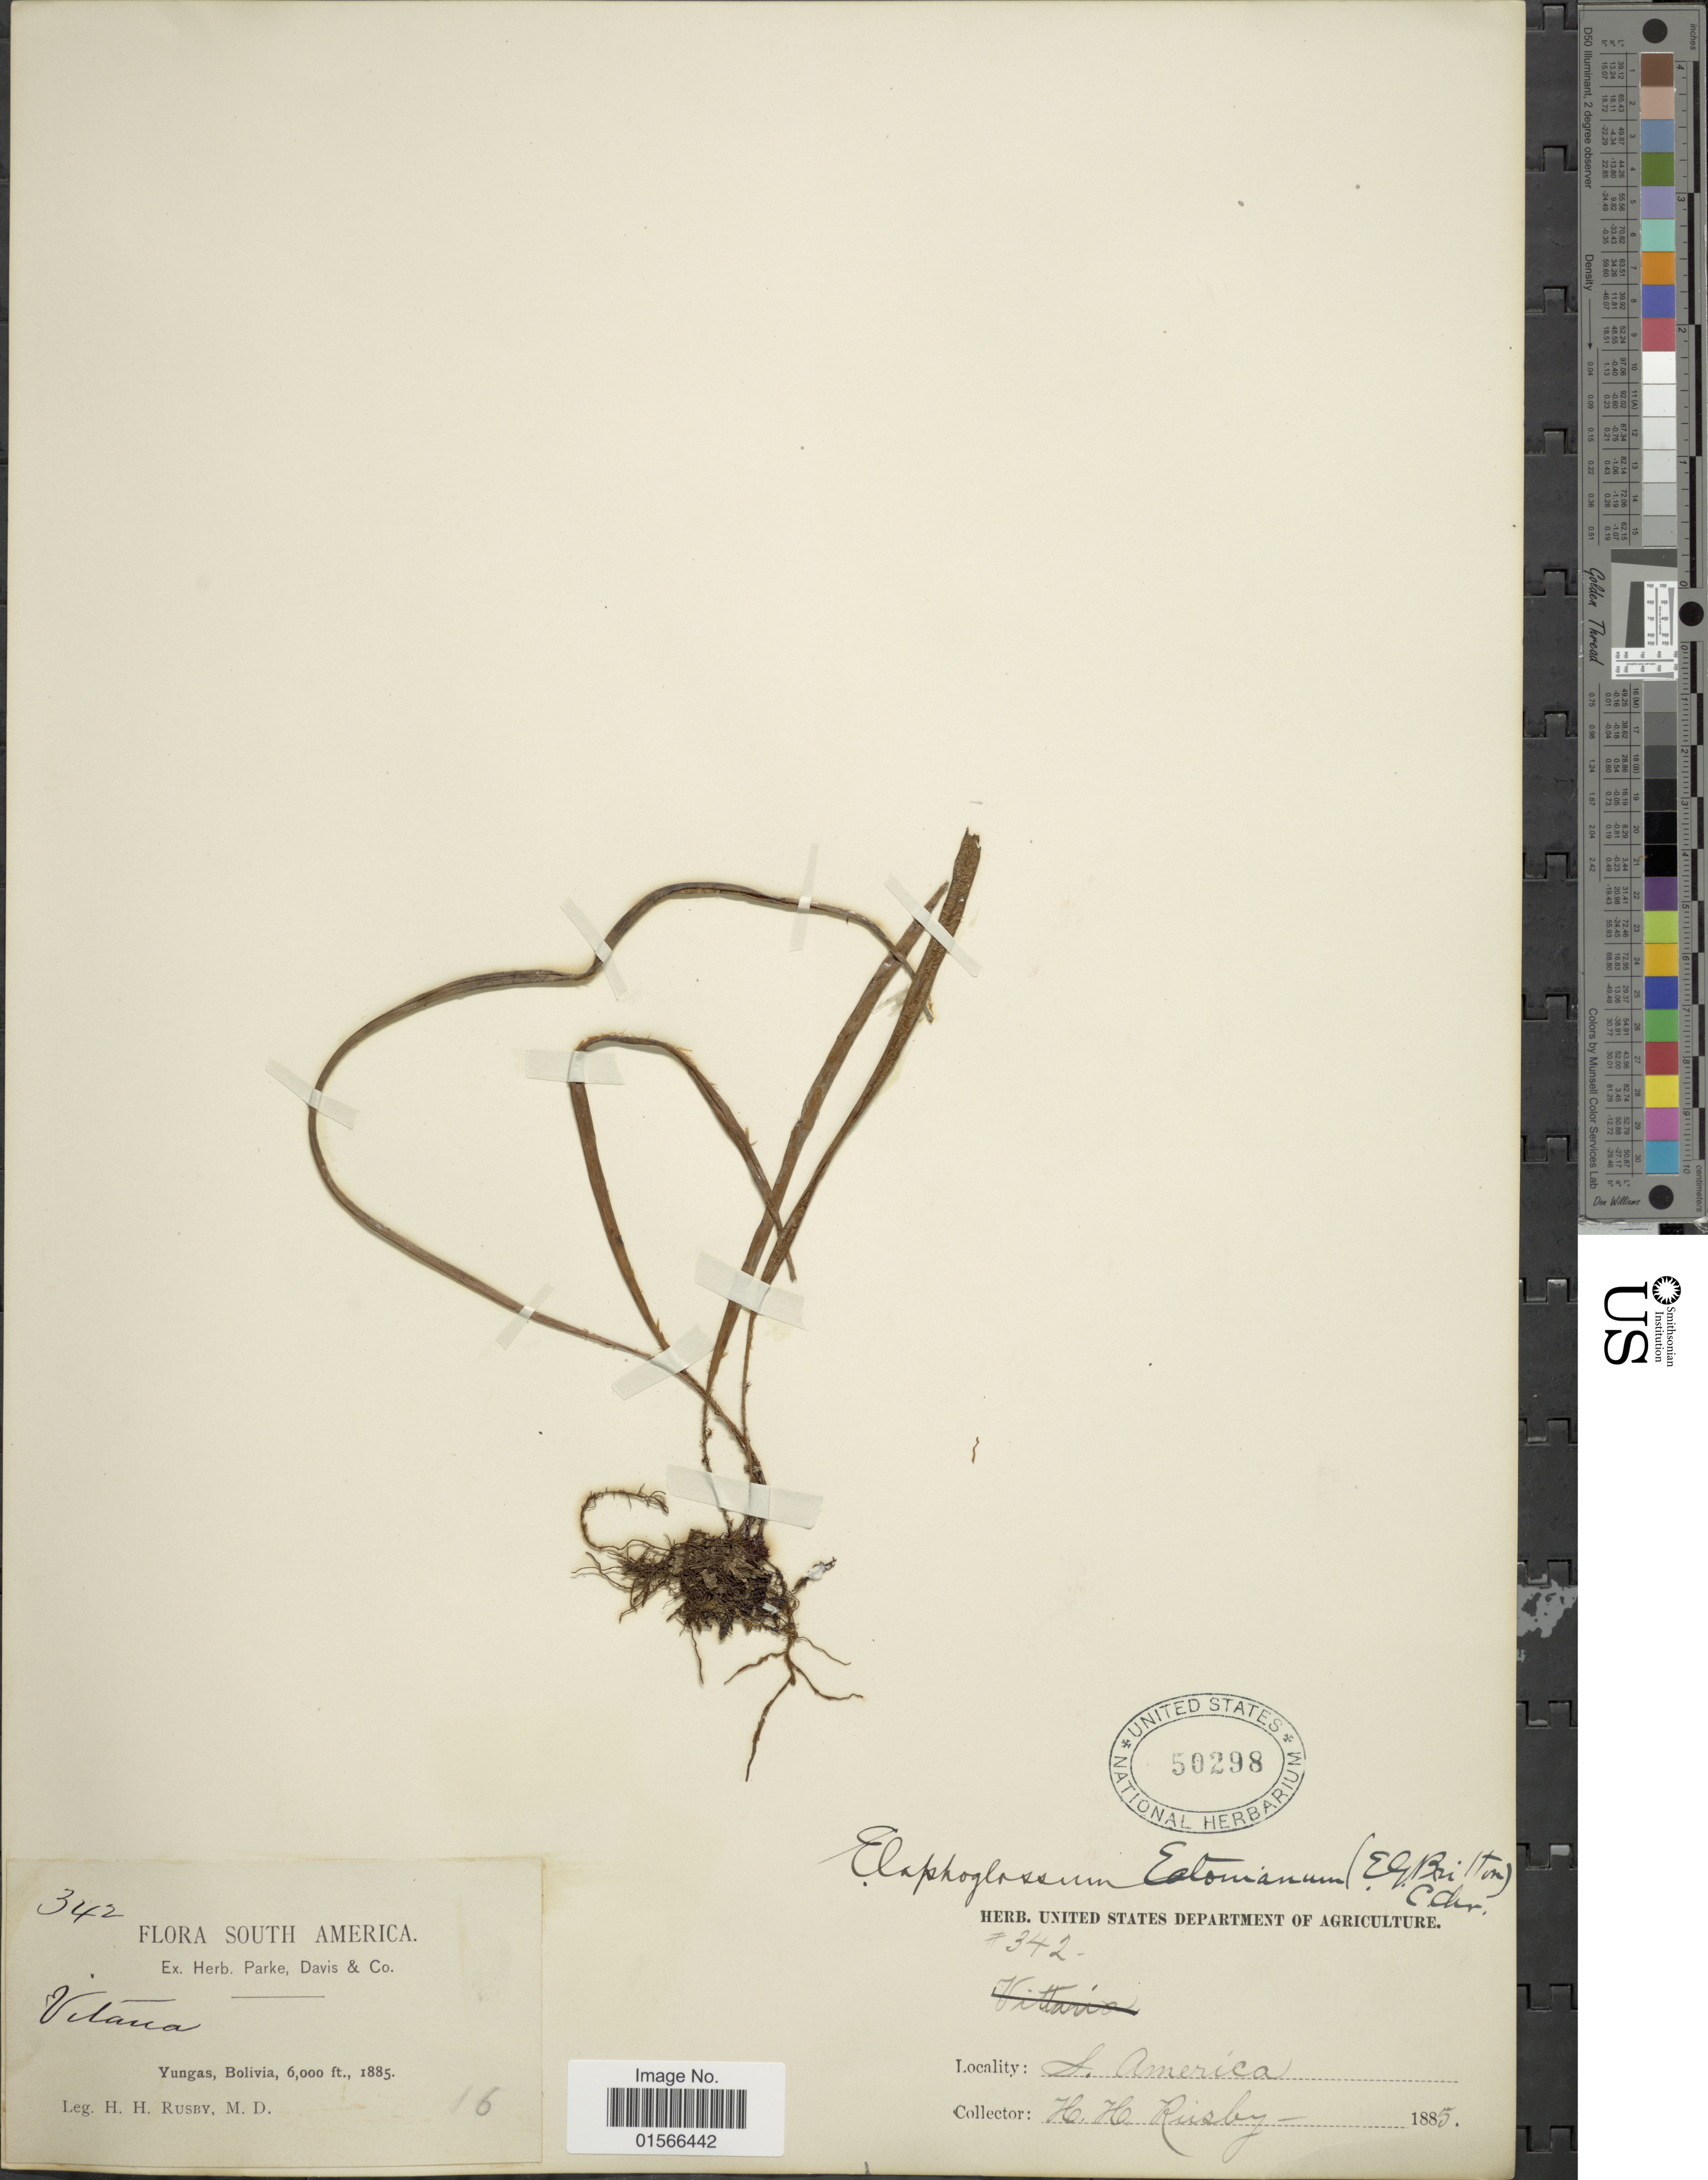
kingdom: Plantae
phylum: Tracheophyta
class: Polypodiopsida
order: Polypodiales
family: Dryopteridaceae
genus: Elaphoglossum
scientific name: Elaphoglossum eatonianum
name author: (E. Britton) C. Chr.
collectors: H. H. Rusby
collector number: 342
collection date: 1885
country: Bolivia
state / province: La Paz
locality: Yungas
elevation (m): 1829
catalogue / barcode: US 50298